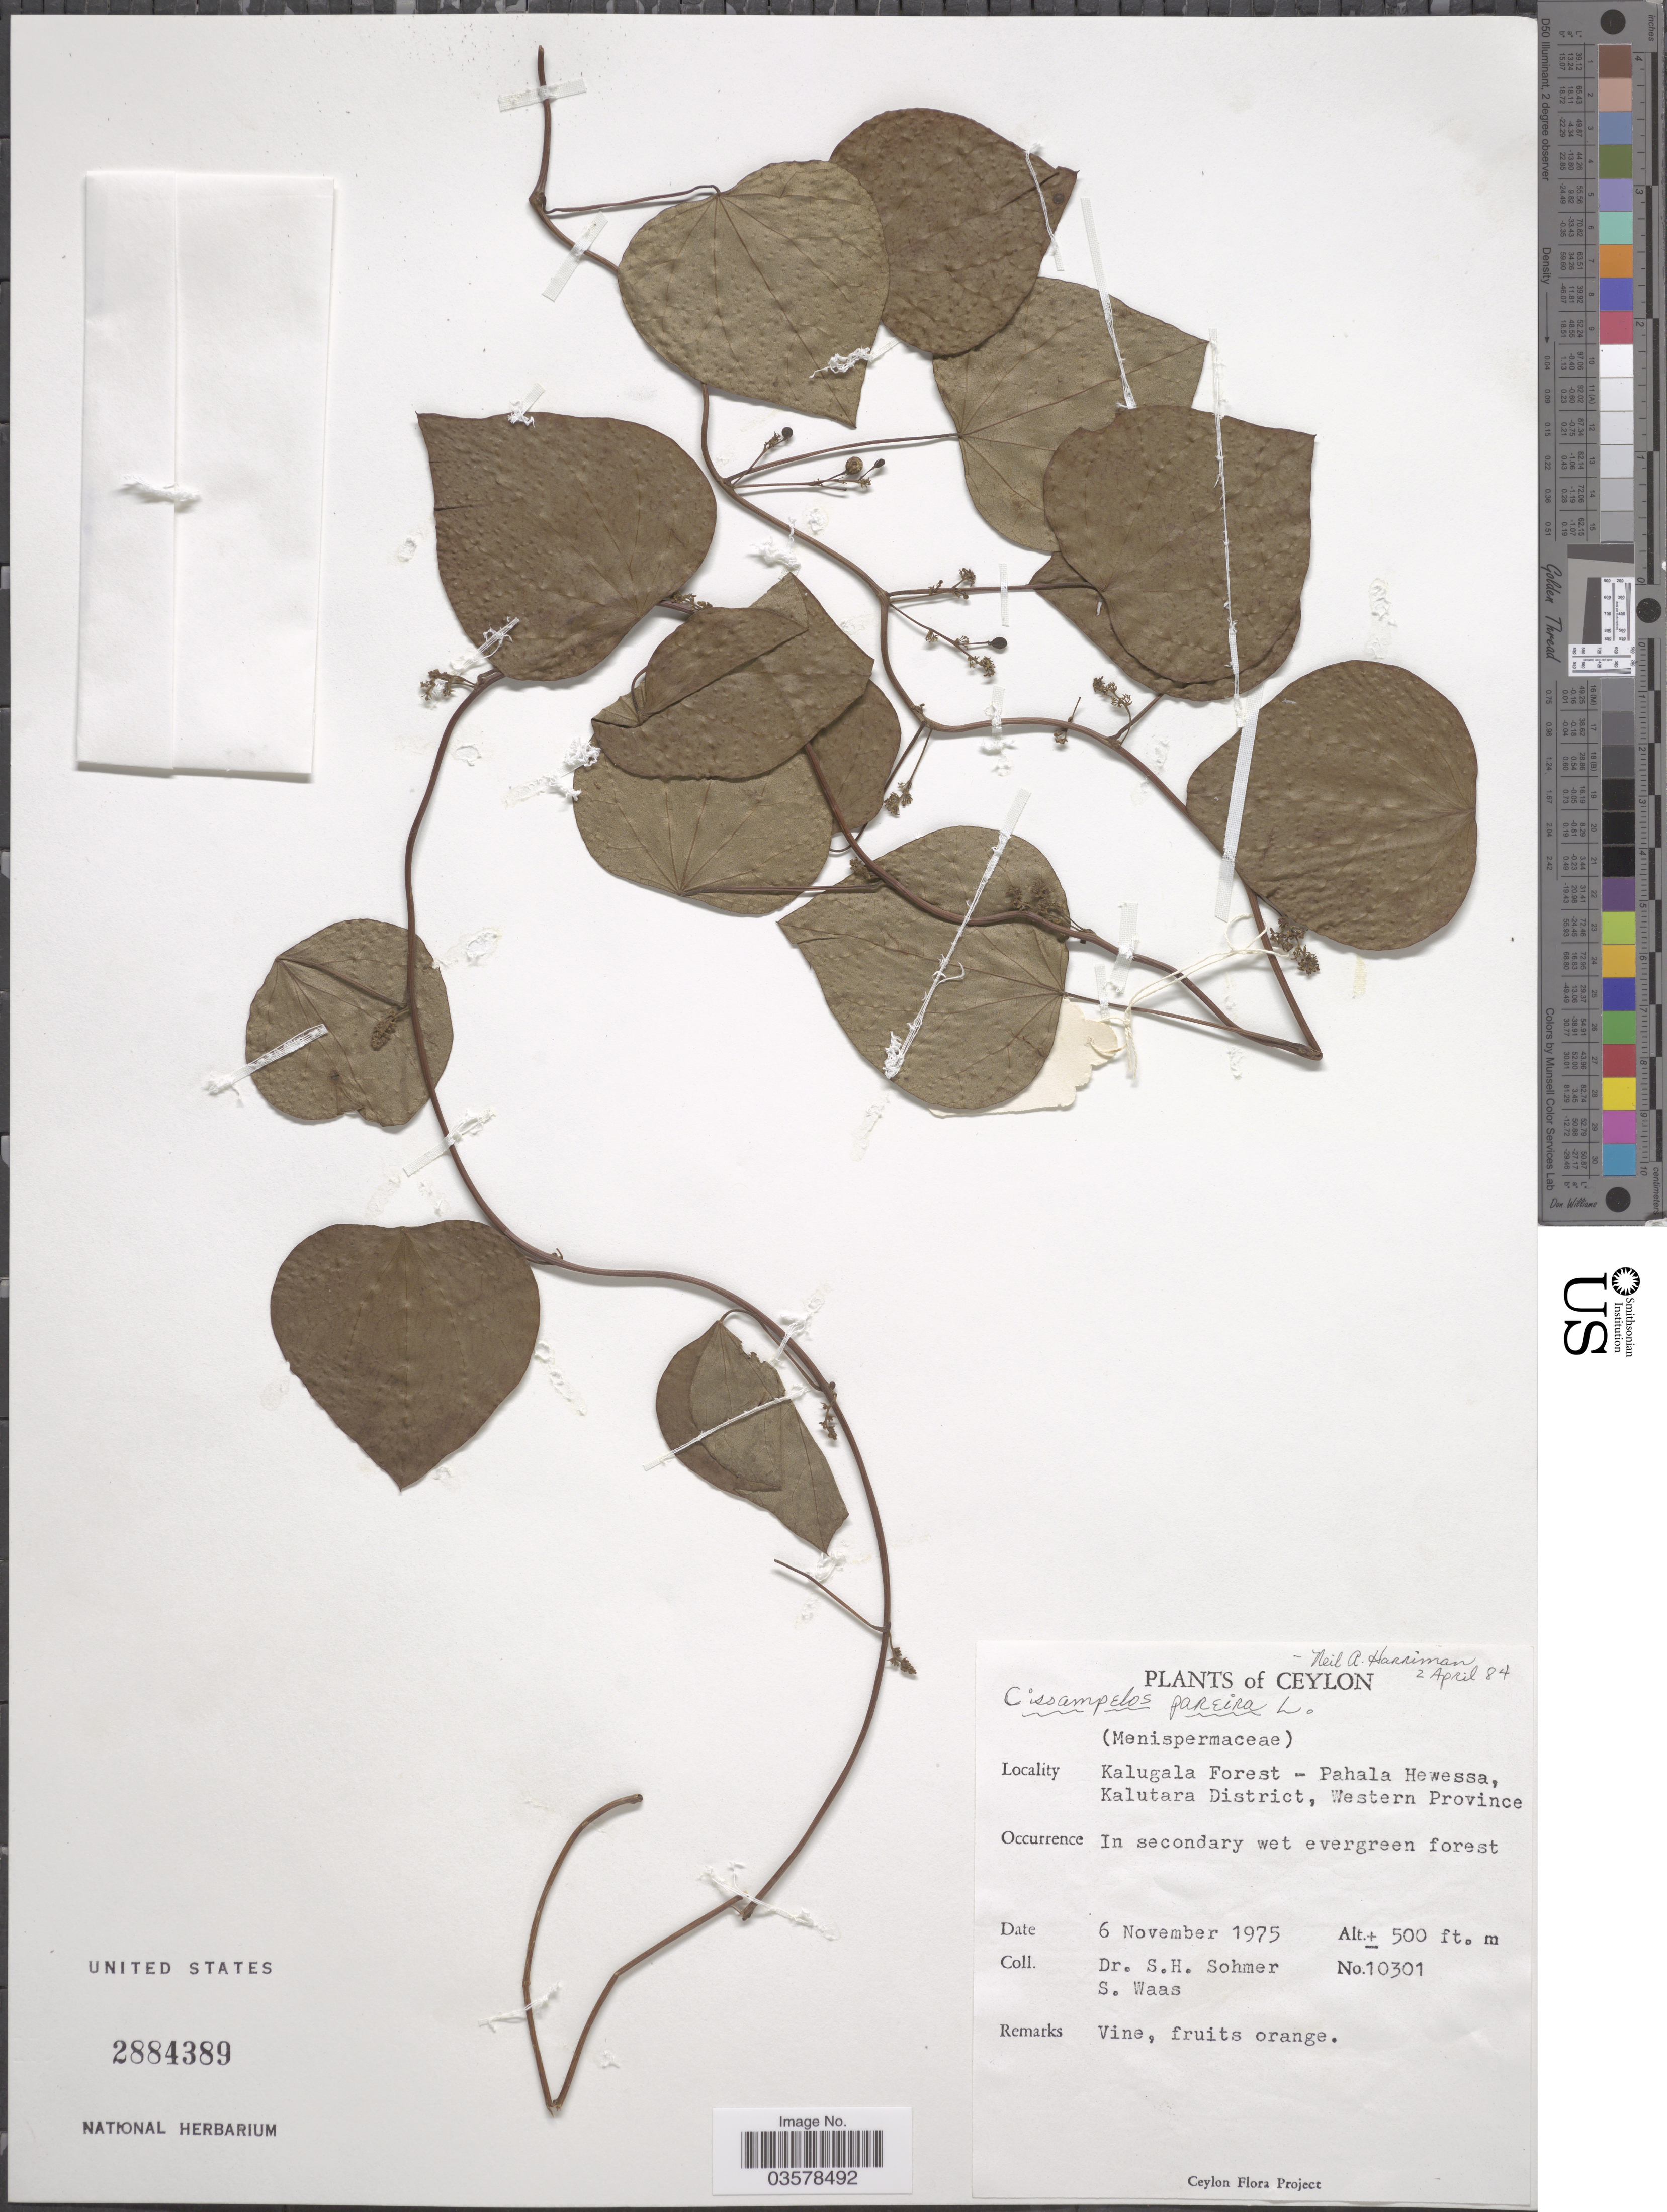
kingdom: Plantae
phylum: Tracheophyta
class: Magnoliopsida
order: Ranunculales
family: Menispermaceae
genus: Cissampelos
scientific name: Cissampelos pareira var. hirsuta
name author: (Buch.-Ham. ex DC.) Forman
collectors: S. H. Sohmer & S. Waas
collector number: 10301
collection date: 1975-11-06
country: Sri Lanka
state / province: Western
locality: Ceylon. Kalugala Forest - Pahala Hewessa, Kalutara District. In secondary wet evergreen forest.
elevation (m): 152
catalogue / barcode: US 2884389